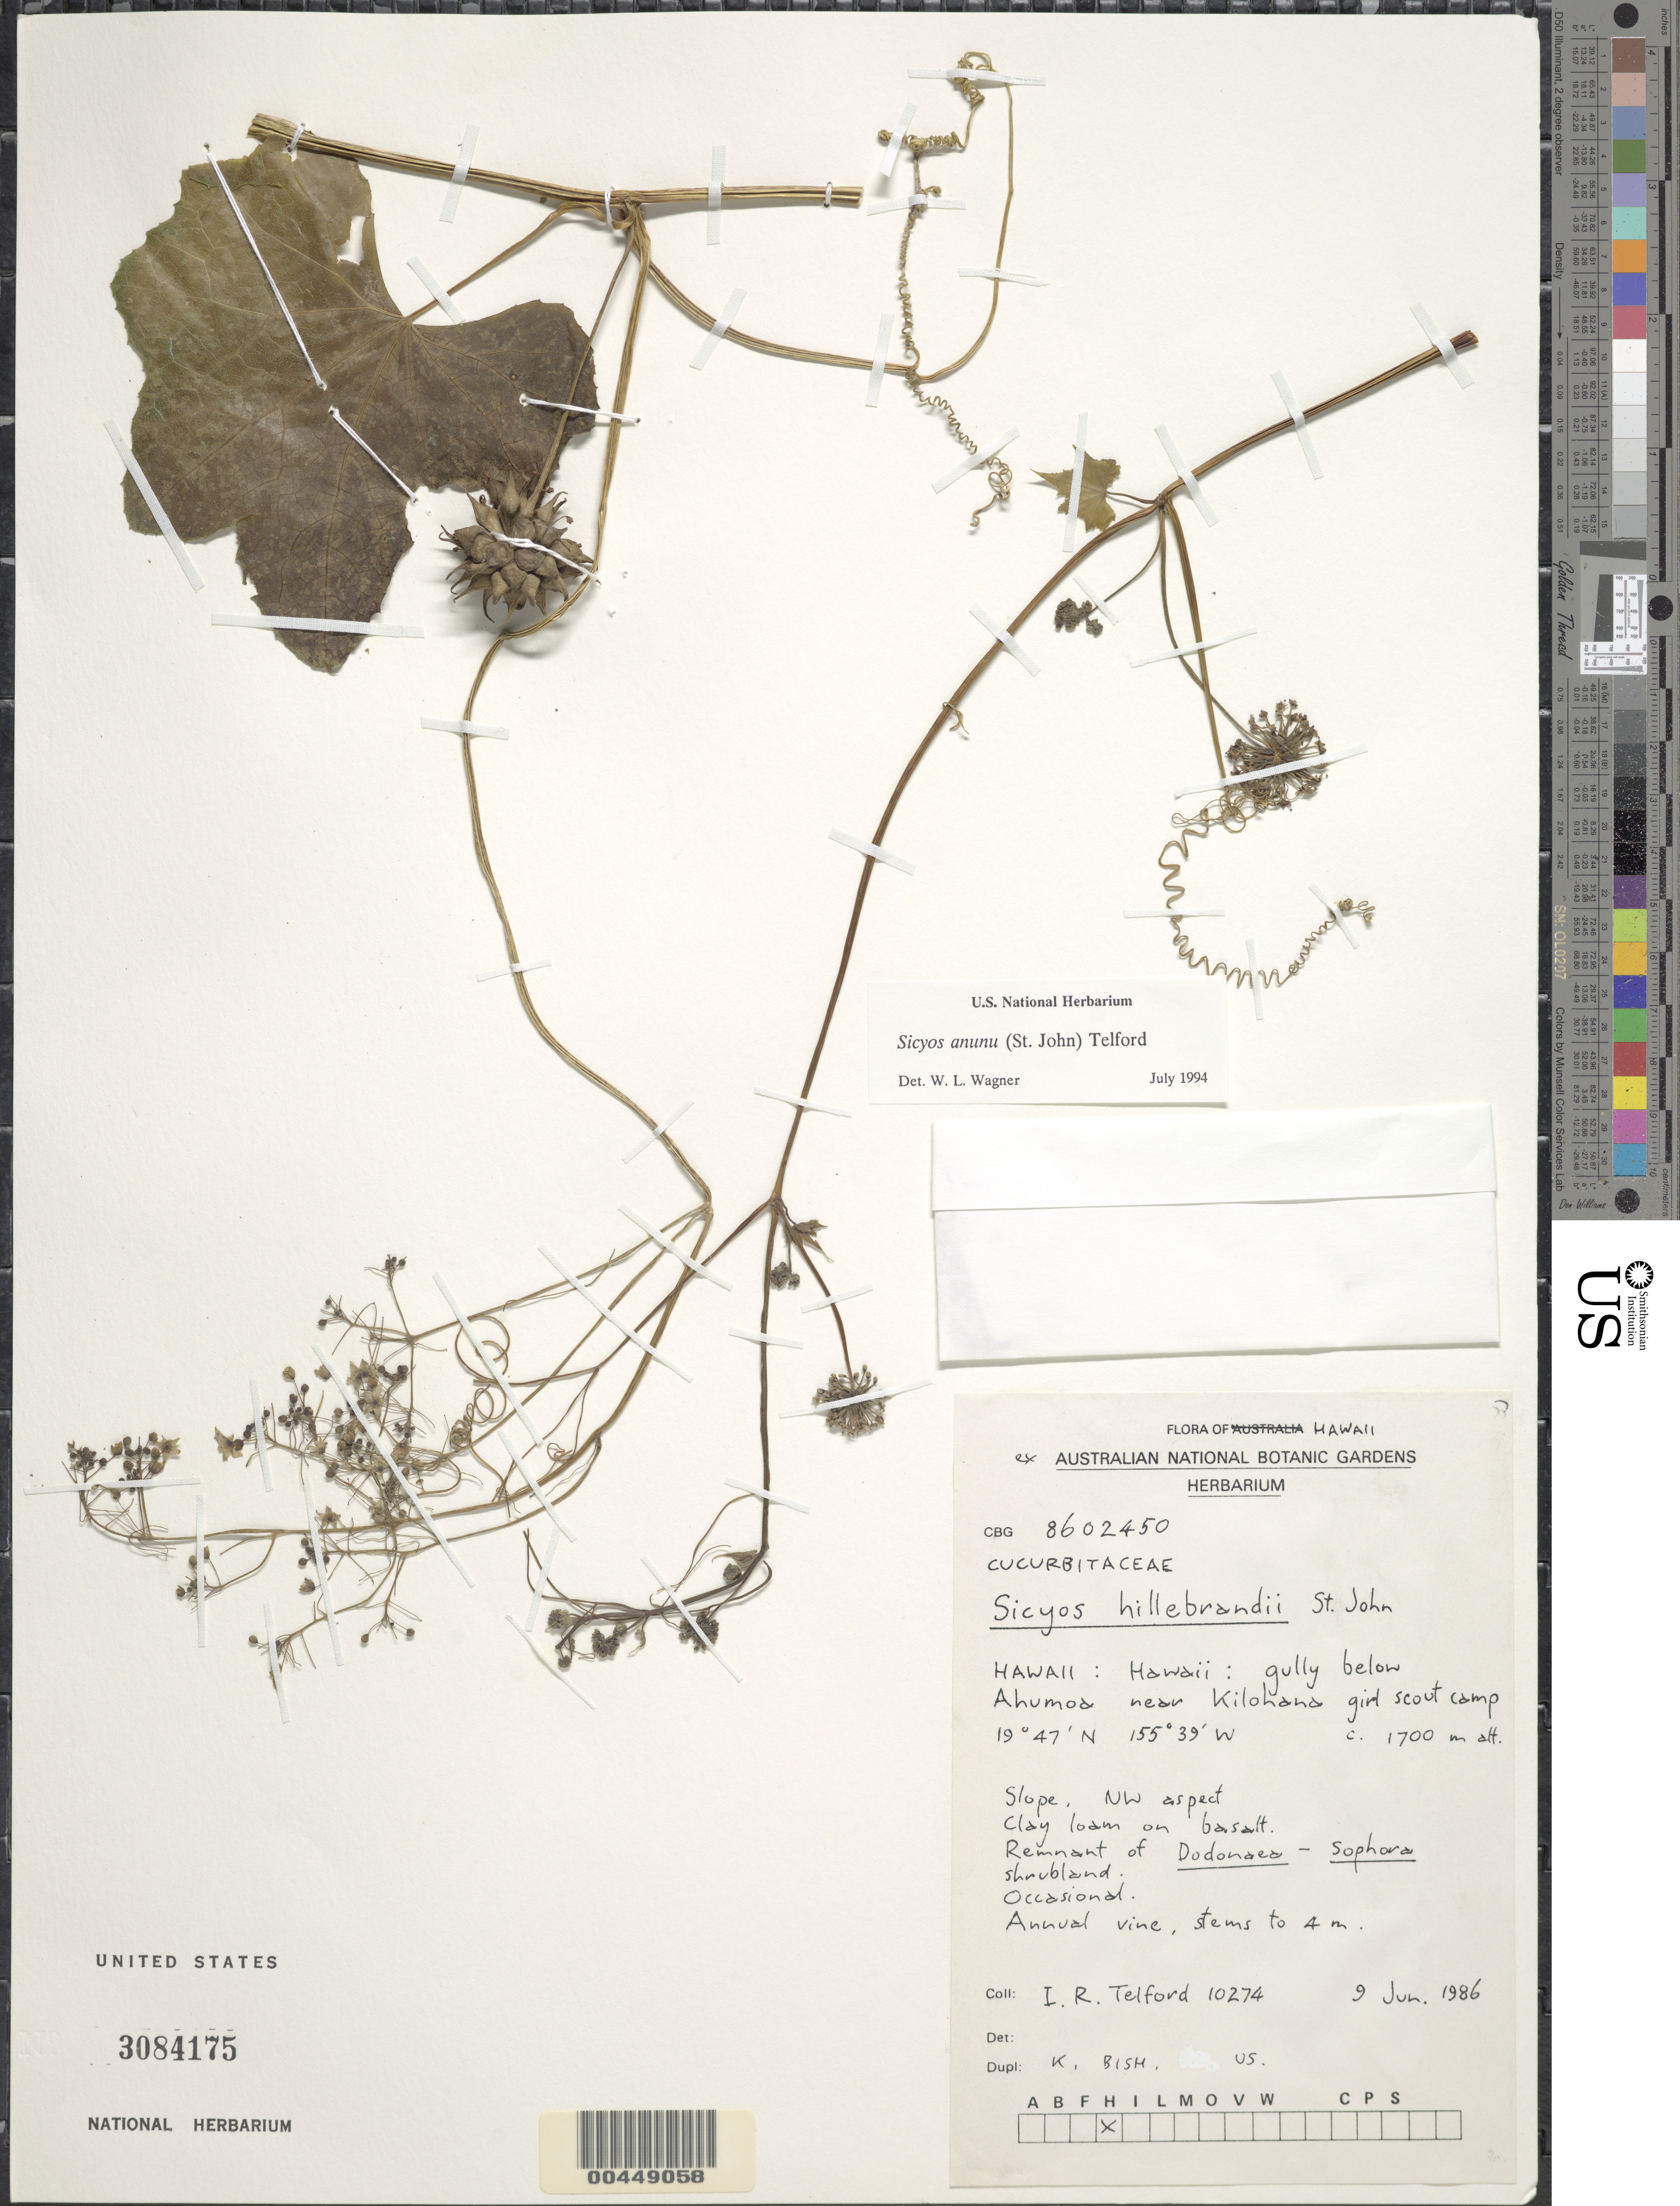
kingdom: Plantae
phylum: Tracheophyta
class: Magnoliopsida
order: Cucurbitales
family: Cucurbitaceae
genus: Sicyos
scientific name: Sicyos anunu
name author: (H. St. John) I. Telford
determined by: Wagner, W. L., (BOT), Smithsonian Institution - National Museum of Natural History (UNITED STATES)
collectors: I. R. Telford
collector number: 10274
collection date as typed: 9 Jun 1986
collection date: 1986-06-09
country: United States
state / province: Hawaii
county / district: Hawaii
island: Hawaii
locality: Gully below Ahumoa near Kilohana girl scout camp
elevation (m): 1700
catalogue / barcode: US 3084175